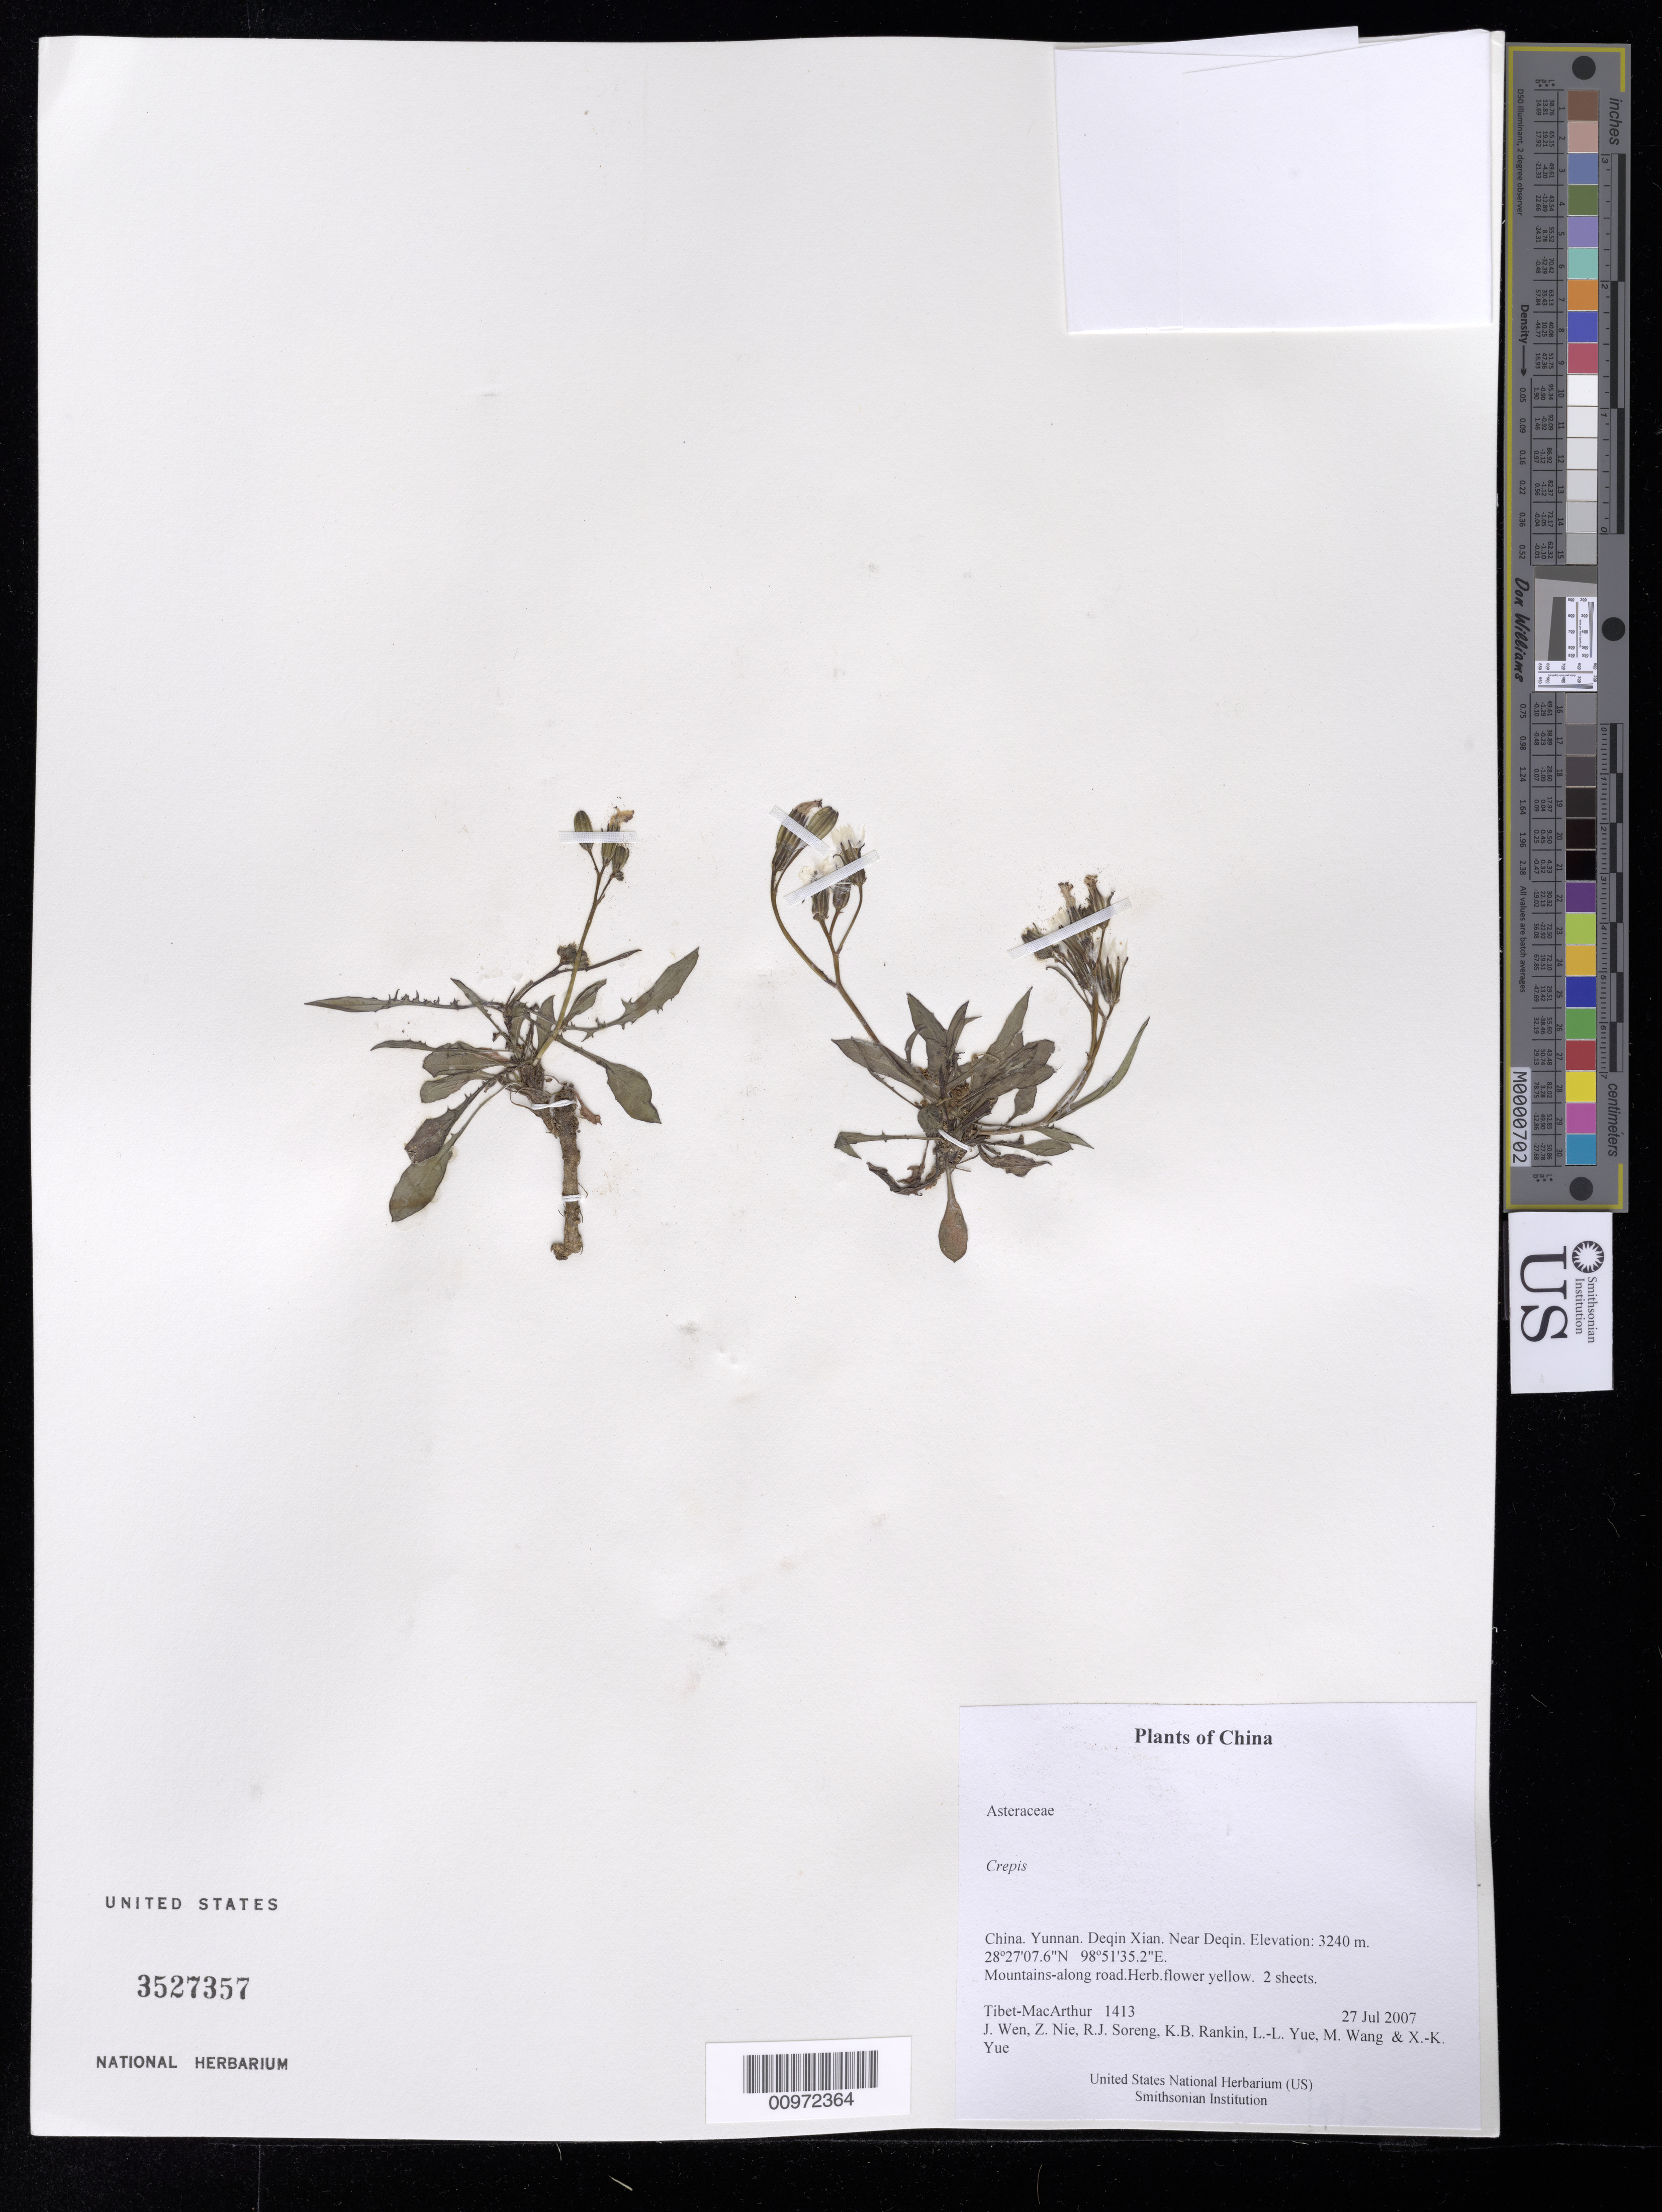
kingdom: Plantae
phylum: Tracheophyta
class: Magnoliopsida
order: Asterales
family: Asteraceae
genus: Crepis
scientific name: Crepis sp.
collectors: Tibet-MacArthur, J. Wen, Z. Nie, R. J. Soreng, K. Rankin, L. Yue, M. Wang & X. Yue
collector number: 1413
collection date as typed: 27 Jul 2007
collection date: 2007-07-27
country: China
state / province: Yunnan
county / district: Deqin Xian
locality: Near Deqin.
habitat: Mountains-along road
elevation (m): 3240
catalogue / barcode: US 3527357